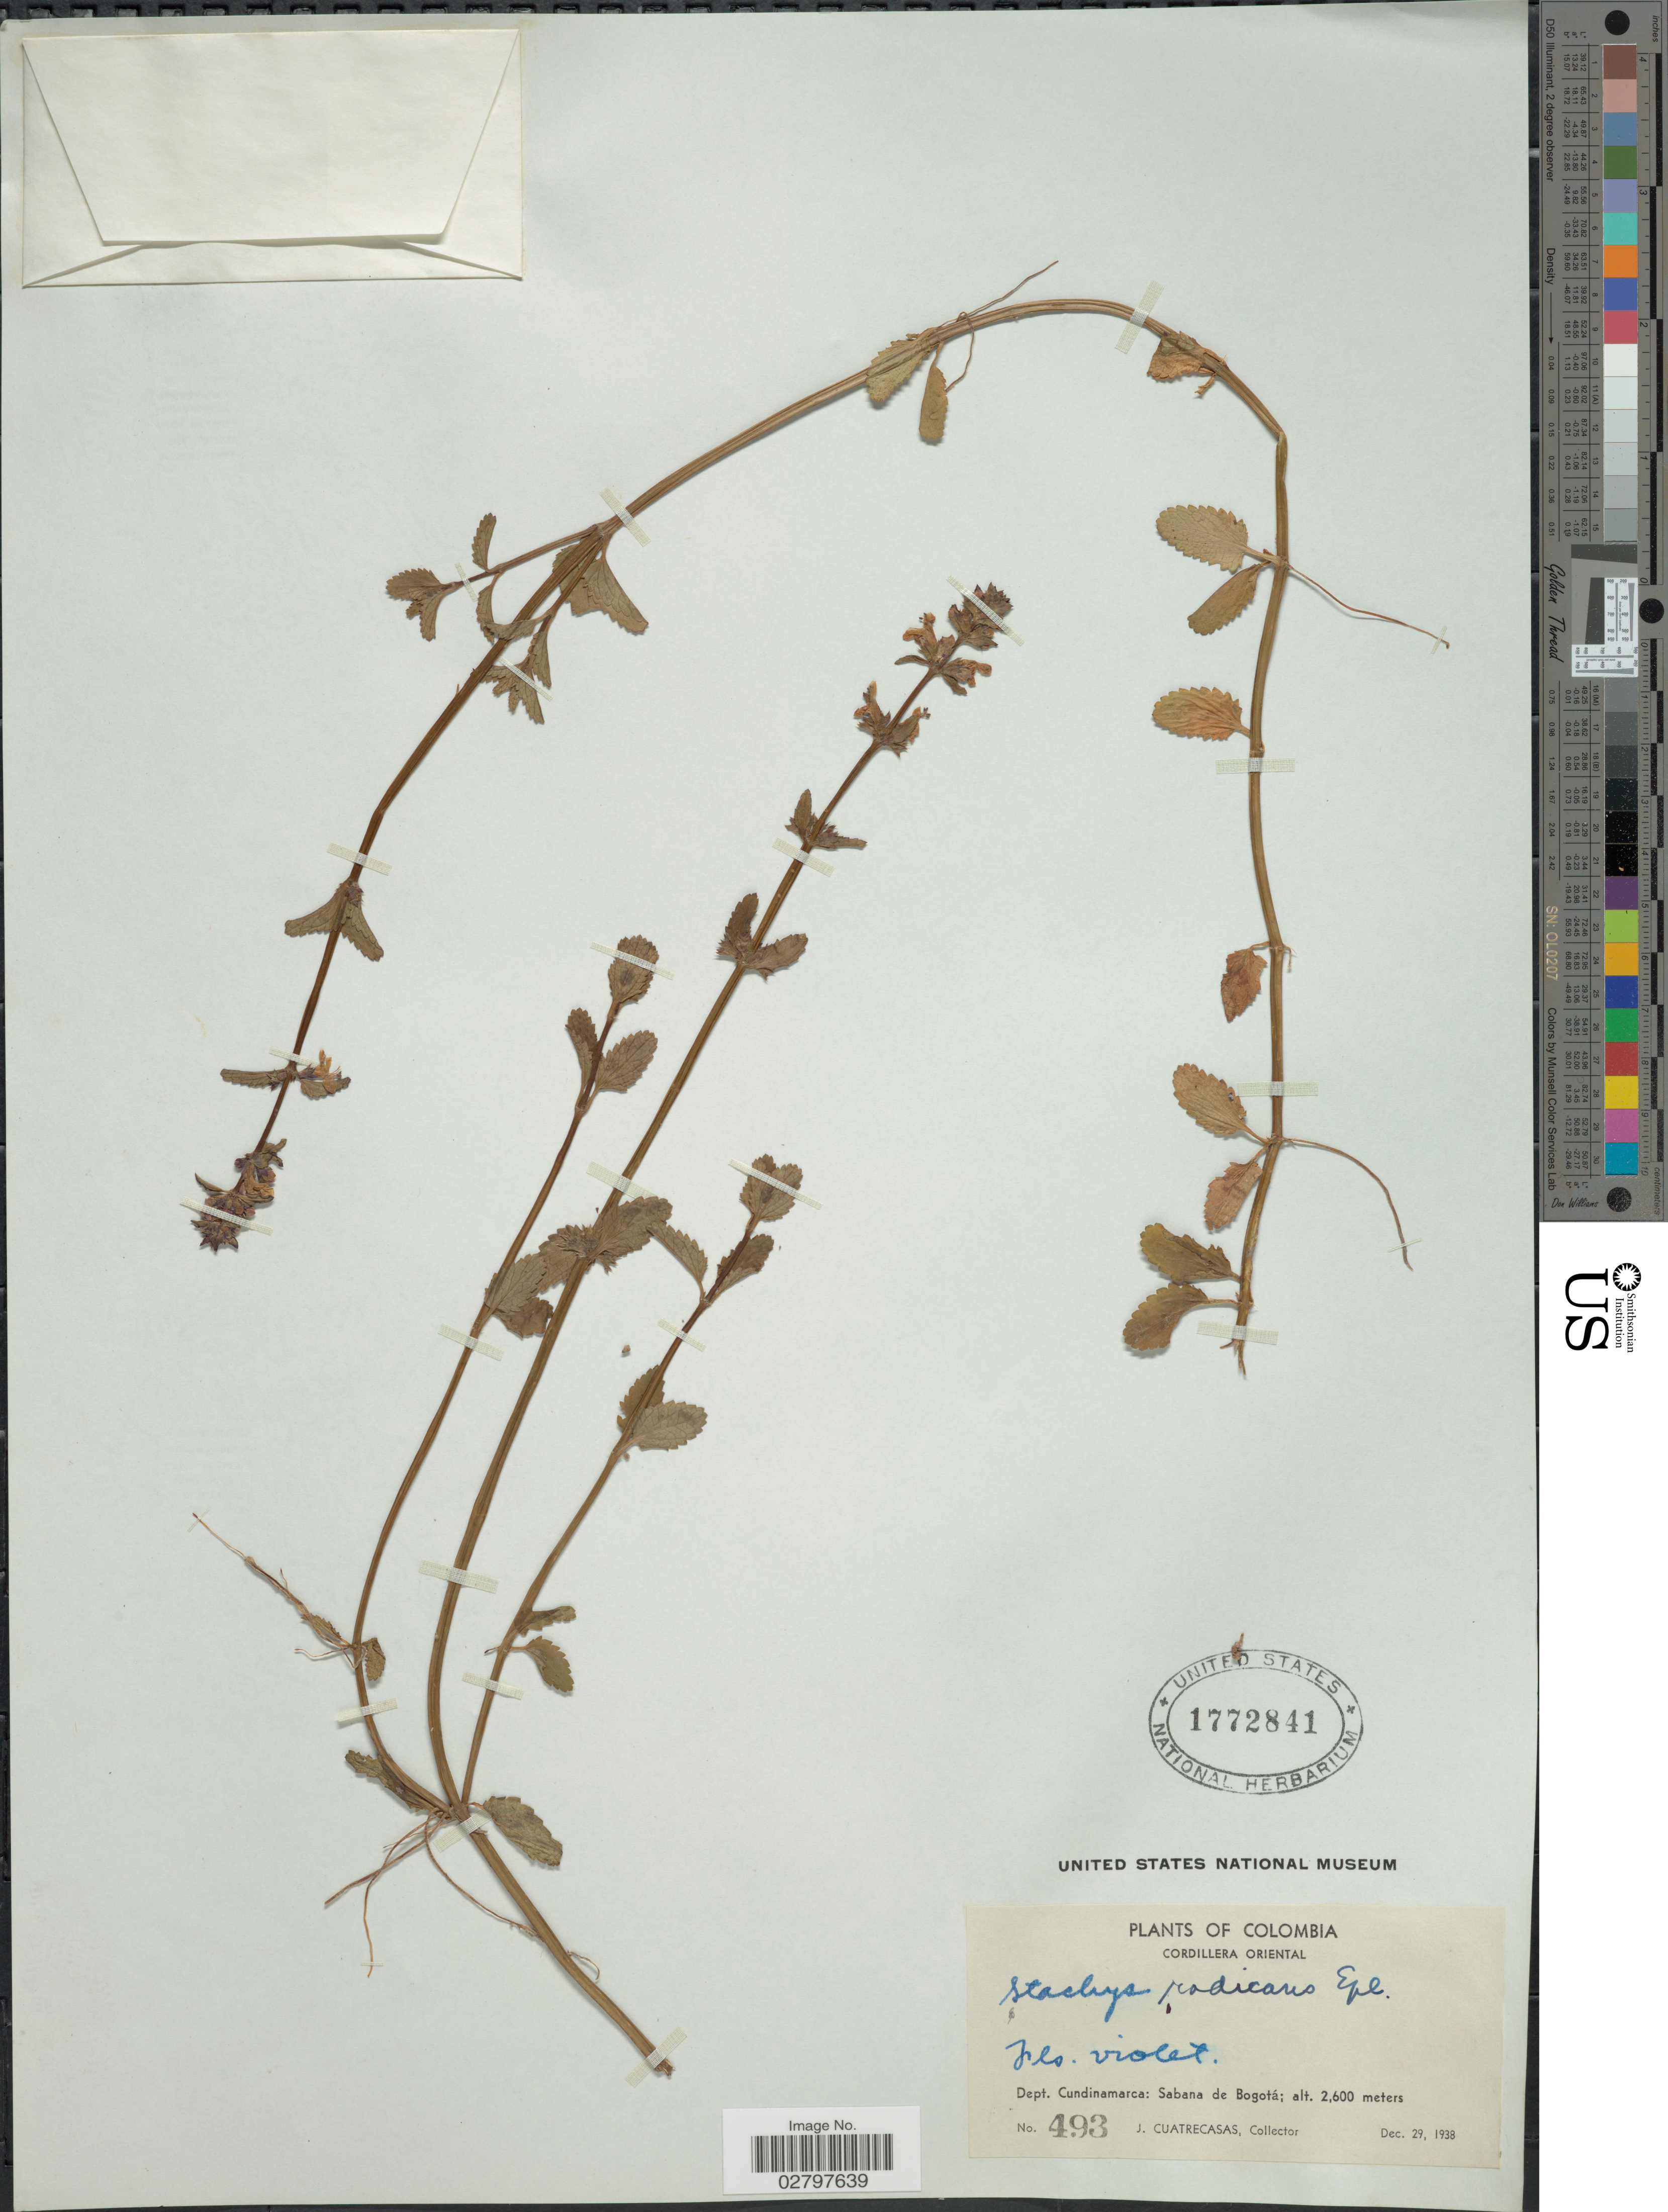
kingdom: Plantae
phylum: Tracheophyta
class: Magnoliopsida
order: Lamiales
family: Lamiaceae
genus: Stachys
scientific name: Stachys radicans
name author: Epling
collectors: J. Cuatrecasas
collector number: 43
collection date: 1938-12-29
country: Colombia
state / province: Cundinamarca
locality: Cordillera Oriental, Dept. Cundinamarca: Sabana de Bogotá.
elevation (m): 2600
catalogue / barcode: US 1772841